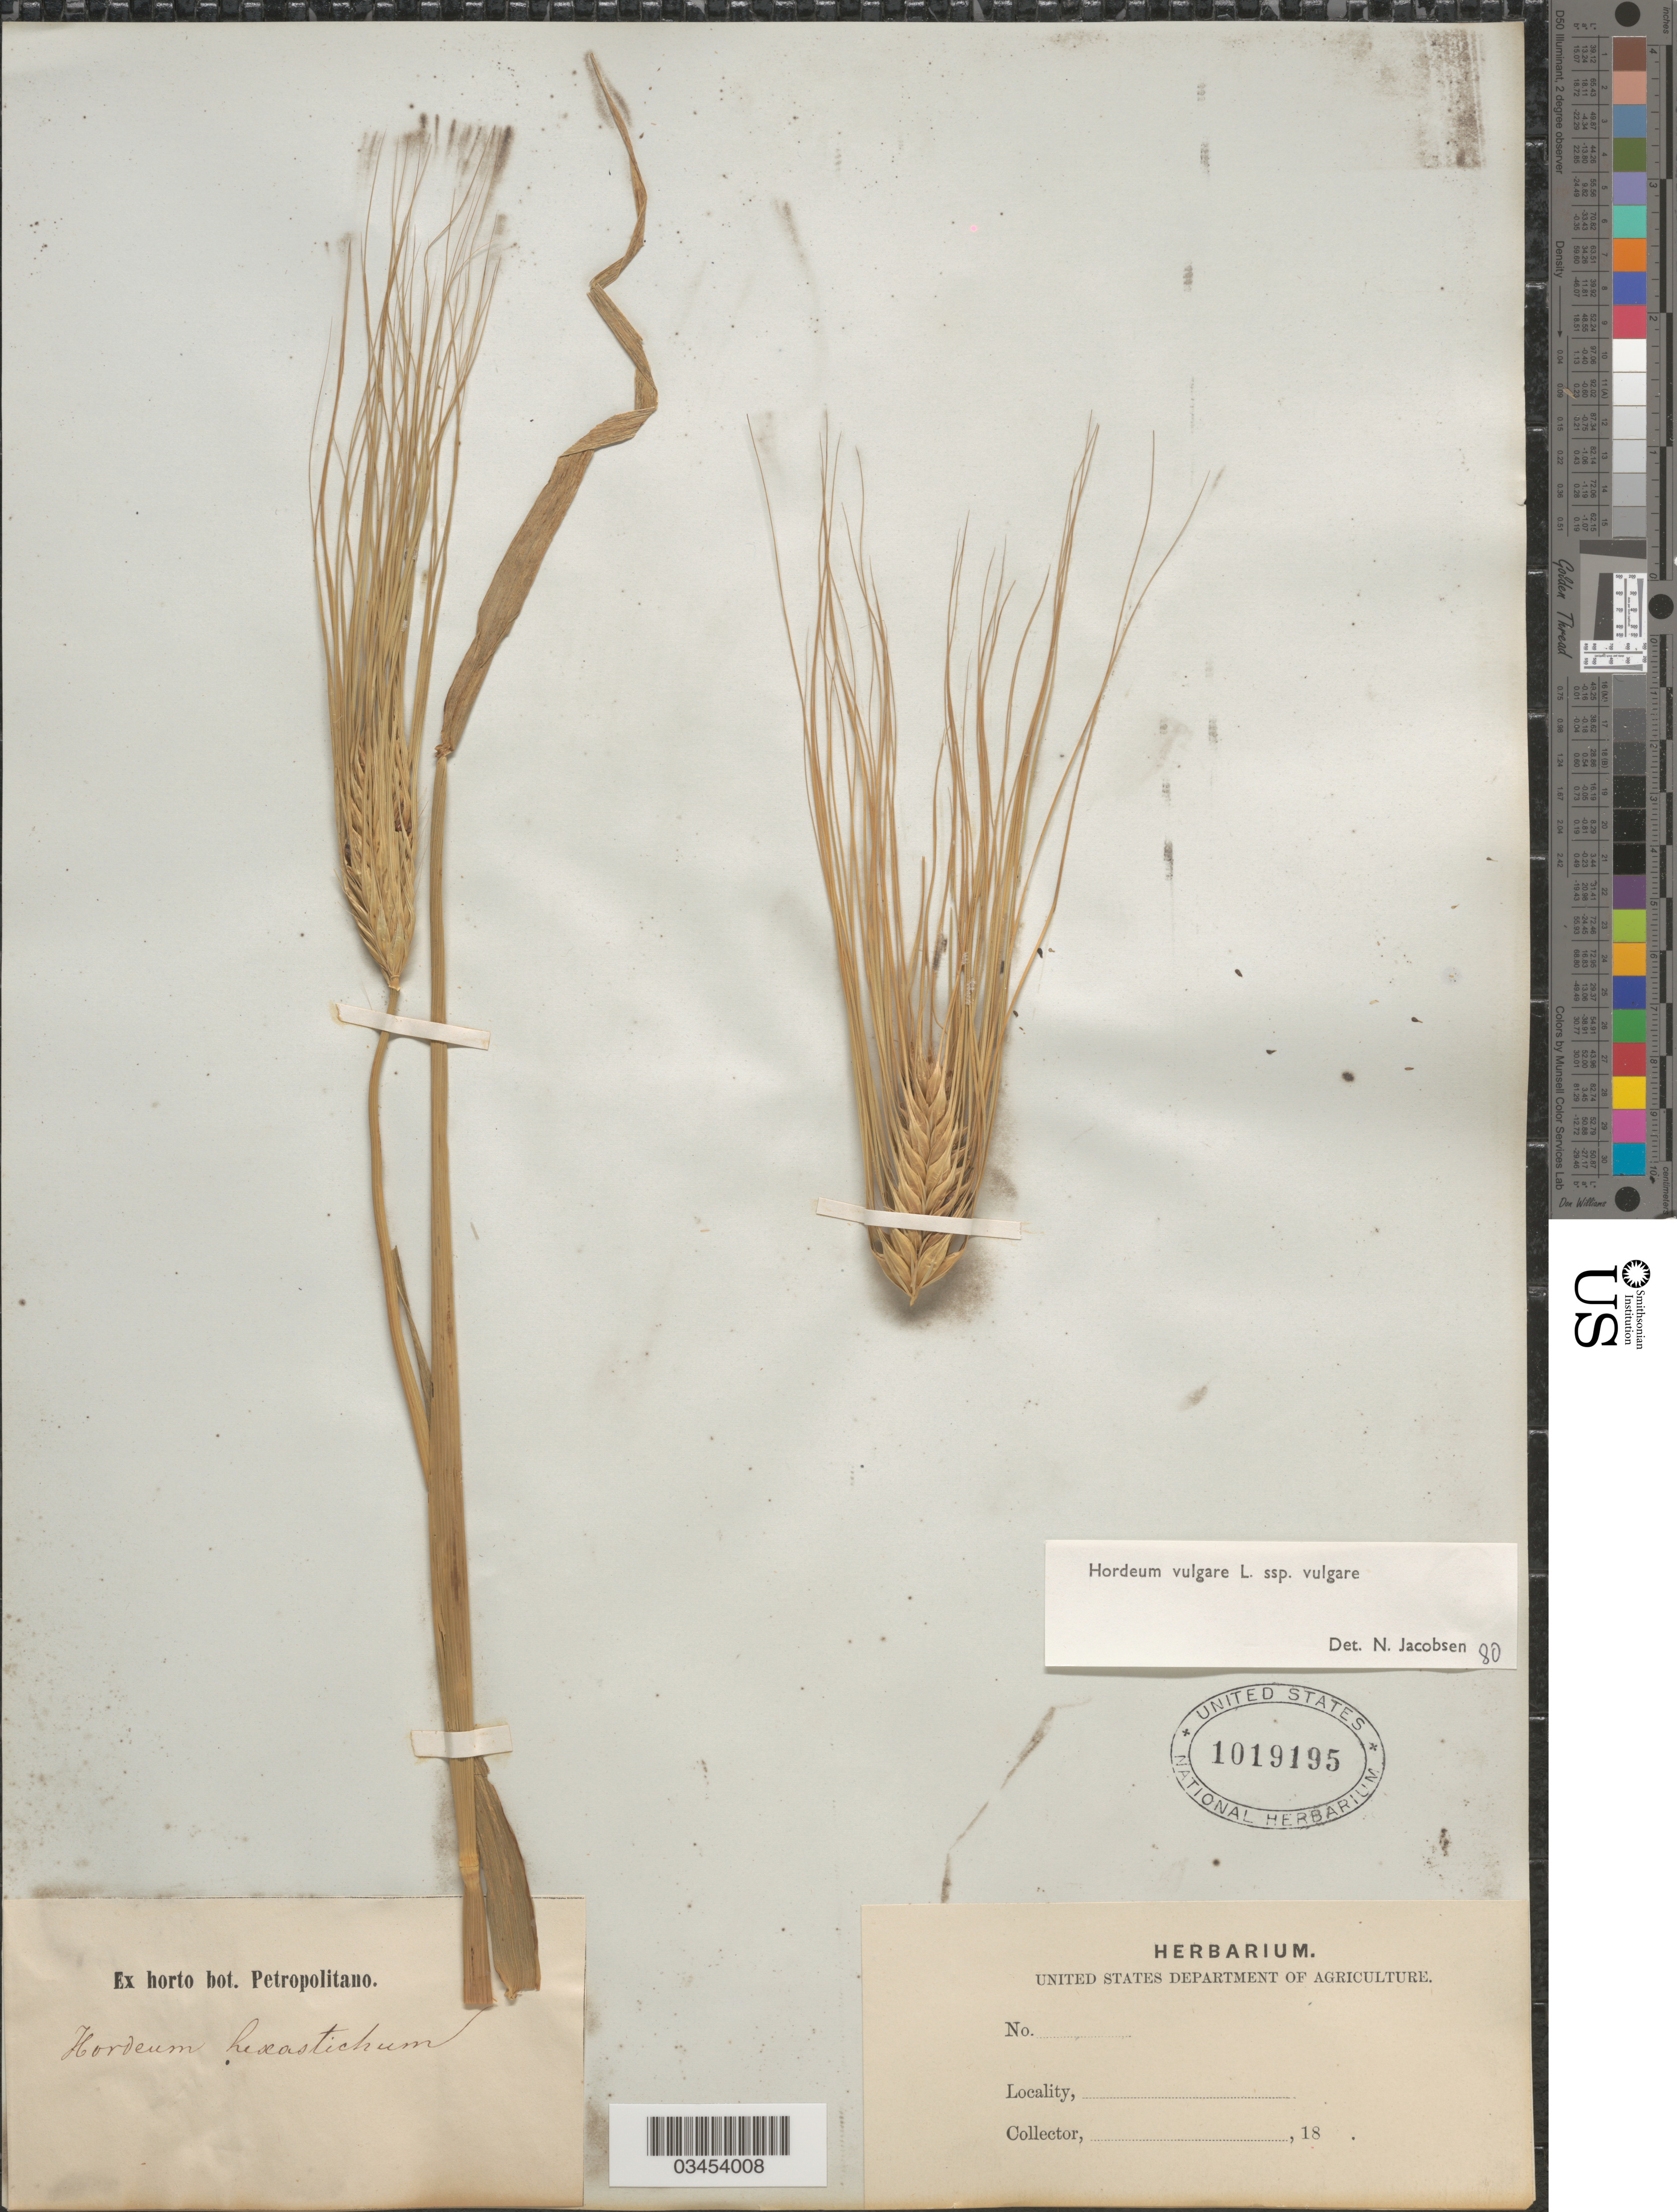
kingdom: Plantae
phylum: Tracheophyta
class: Liliopsida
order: Poales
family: Poaceae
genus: Hordeum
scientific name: Hordeum vulgare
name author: L.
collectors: ex Horto Bot. Petropolitano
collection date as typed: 18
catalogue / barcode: US 1019195